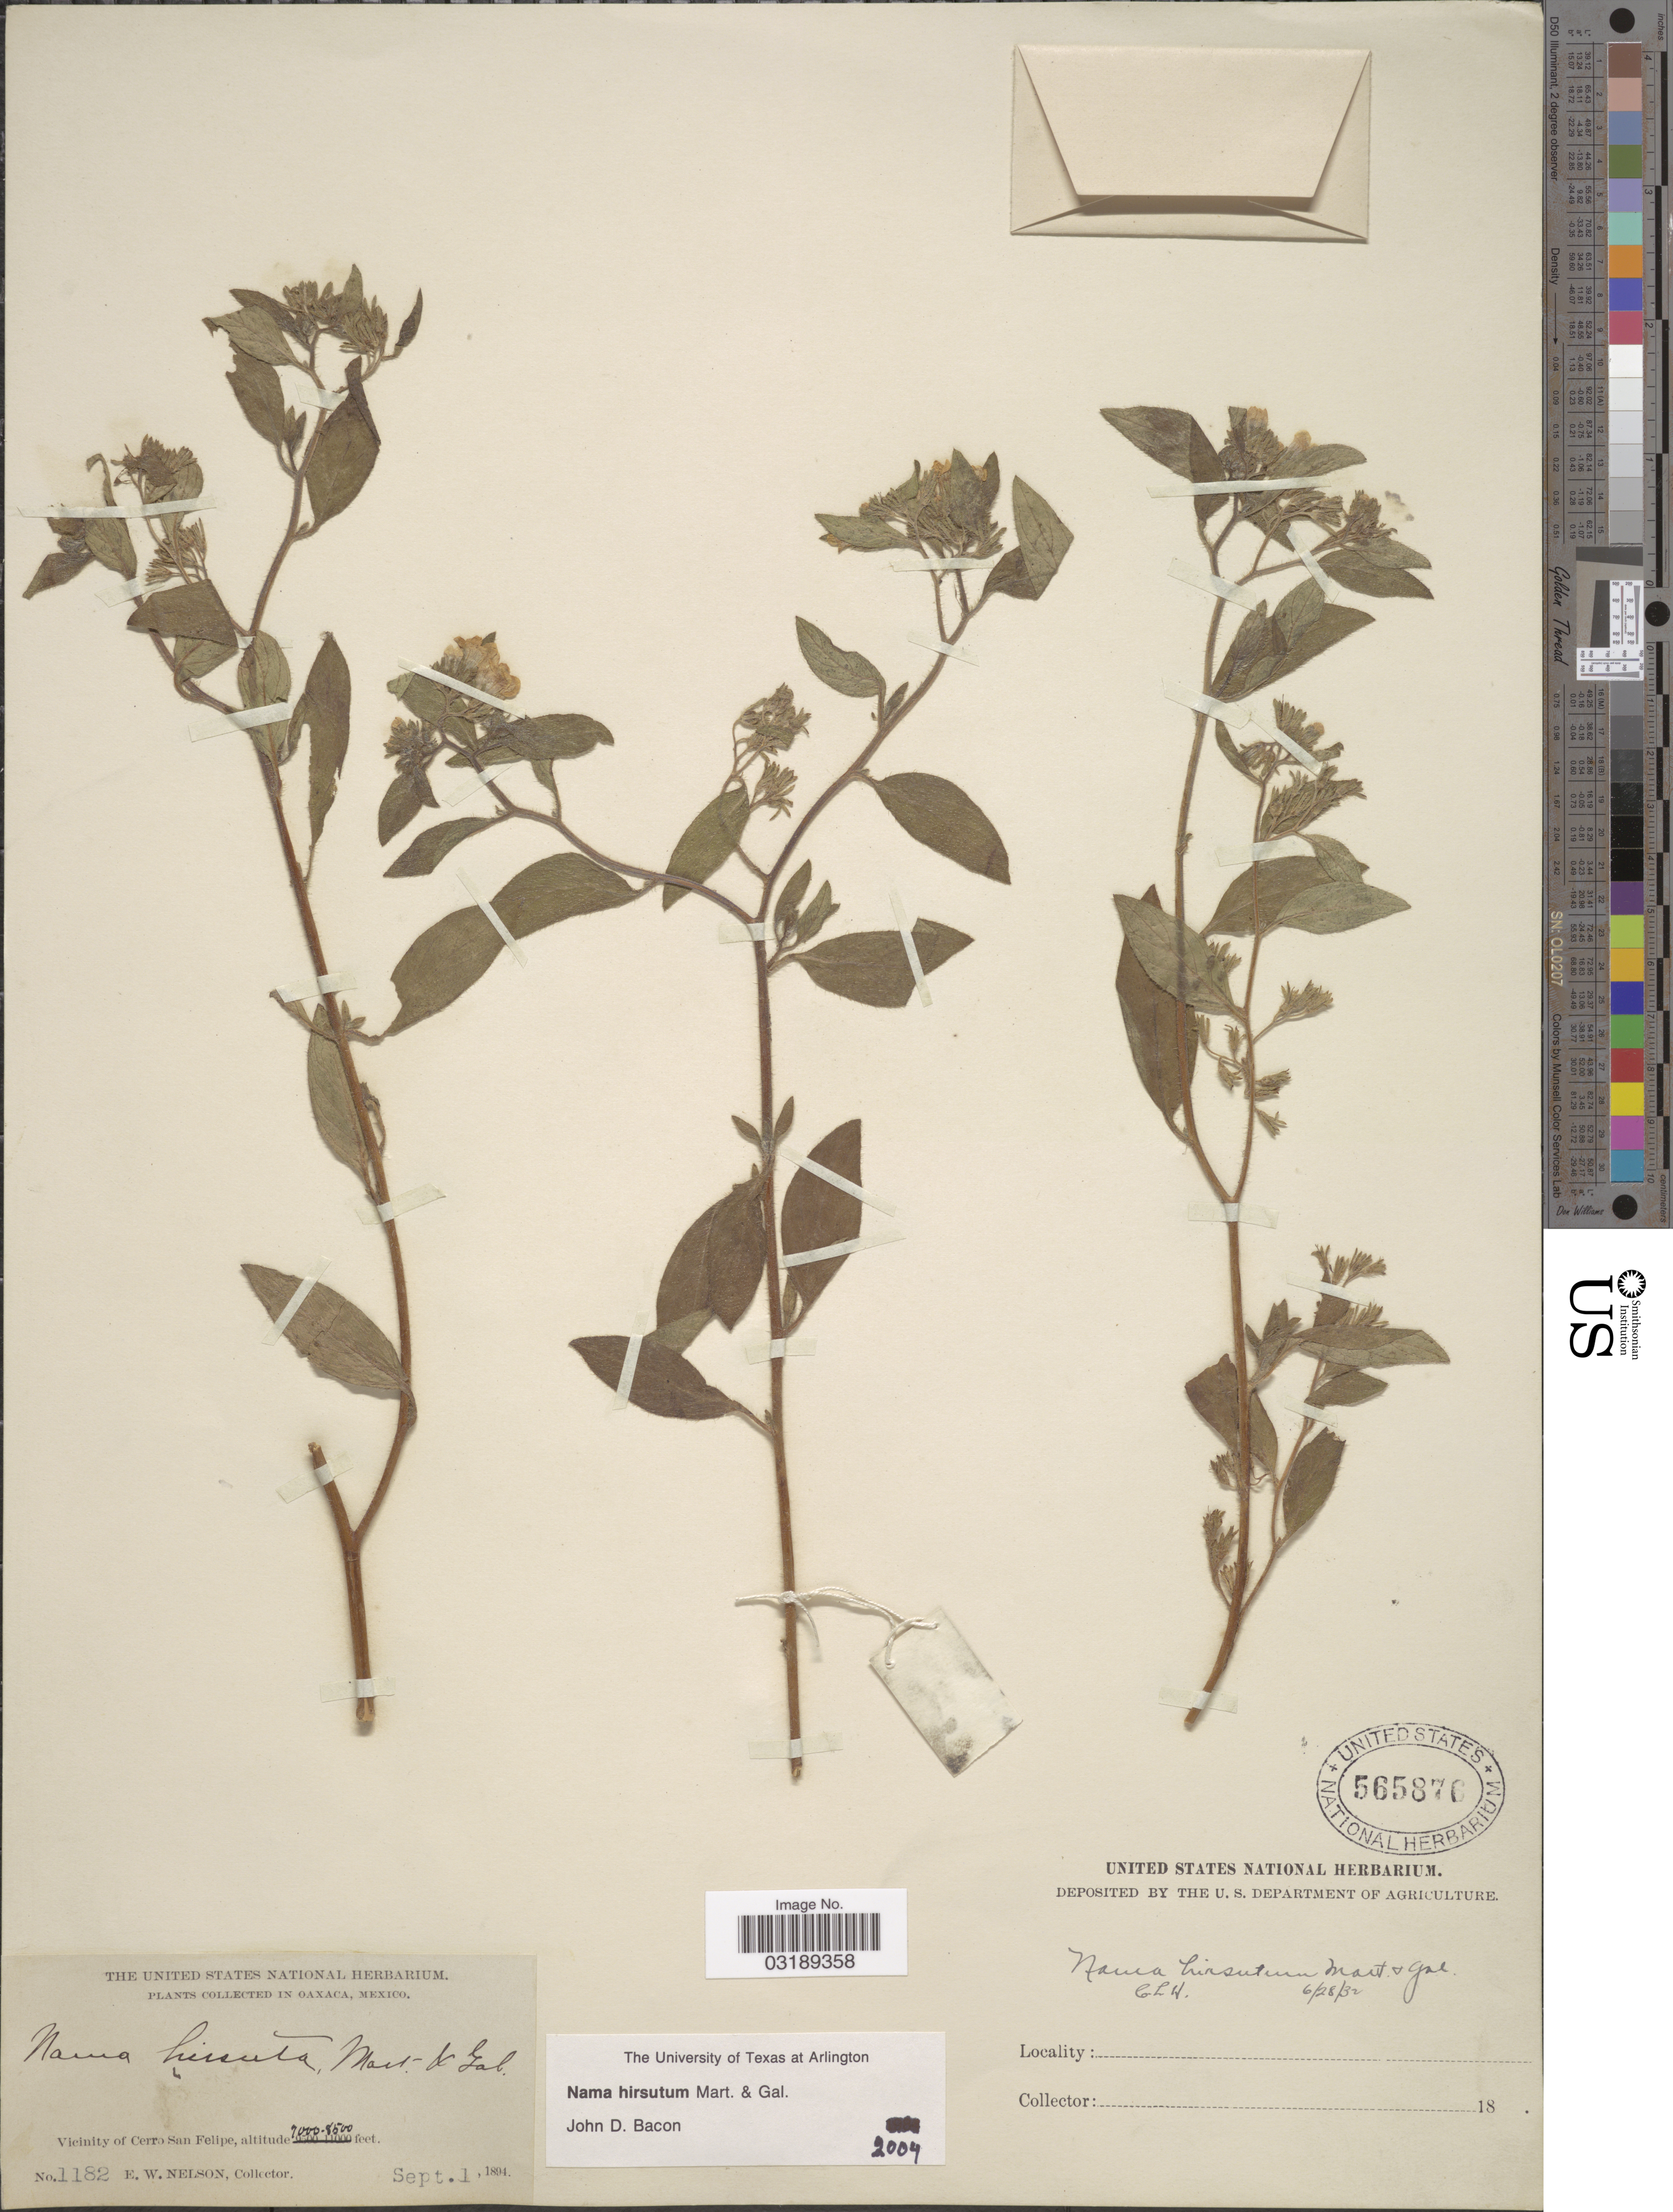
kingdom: Plantae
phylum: Tracheophyta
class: Magnoliopsida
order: Boraginales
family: Namaceae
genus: Nama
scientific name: Nama hirsuta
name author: M. Martens & Galeotti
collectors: E. W. Nelson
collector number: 1182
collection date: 1894-09-01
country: Mexico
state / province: Oaxaca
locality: Vicinity of Cerro San Felipe.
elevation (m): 2134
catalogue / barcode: US 565876